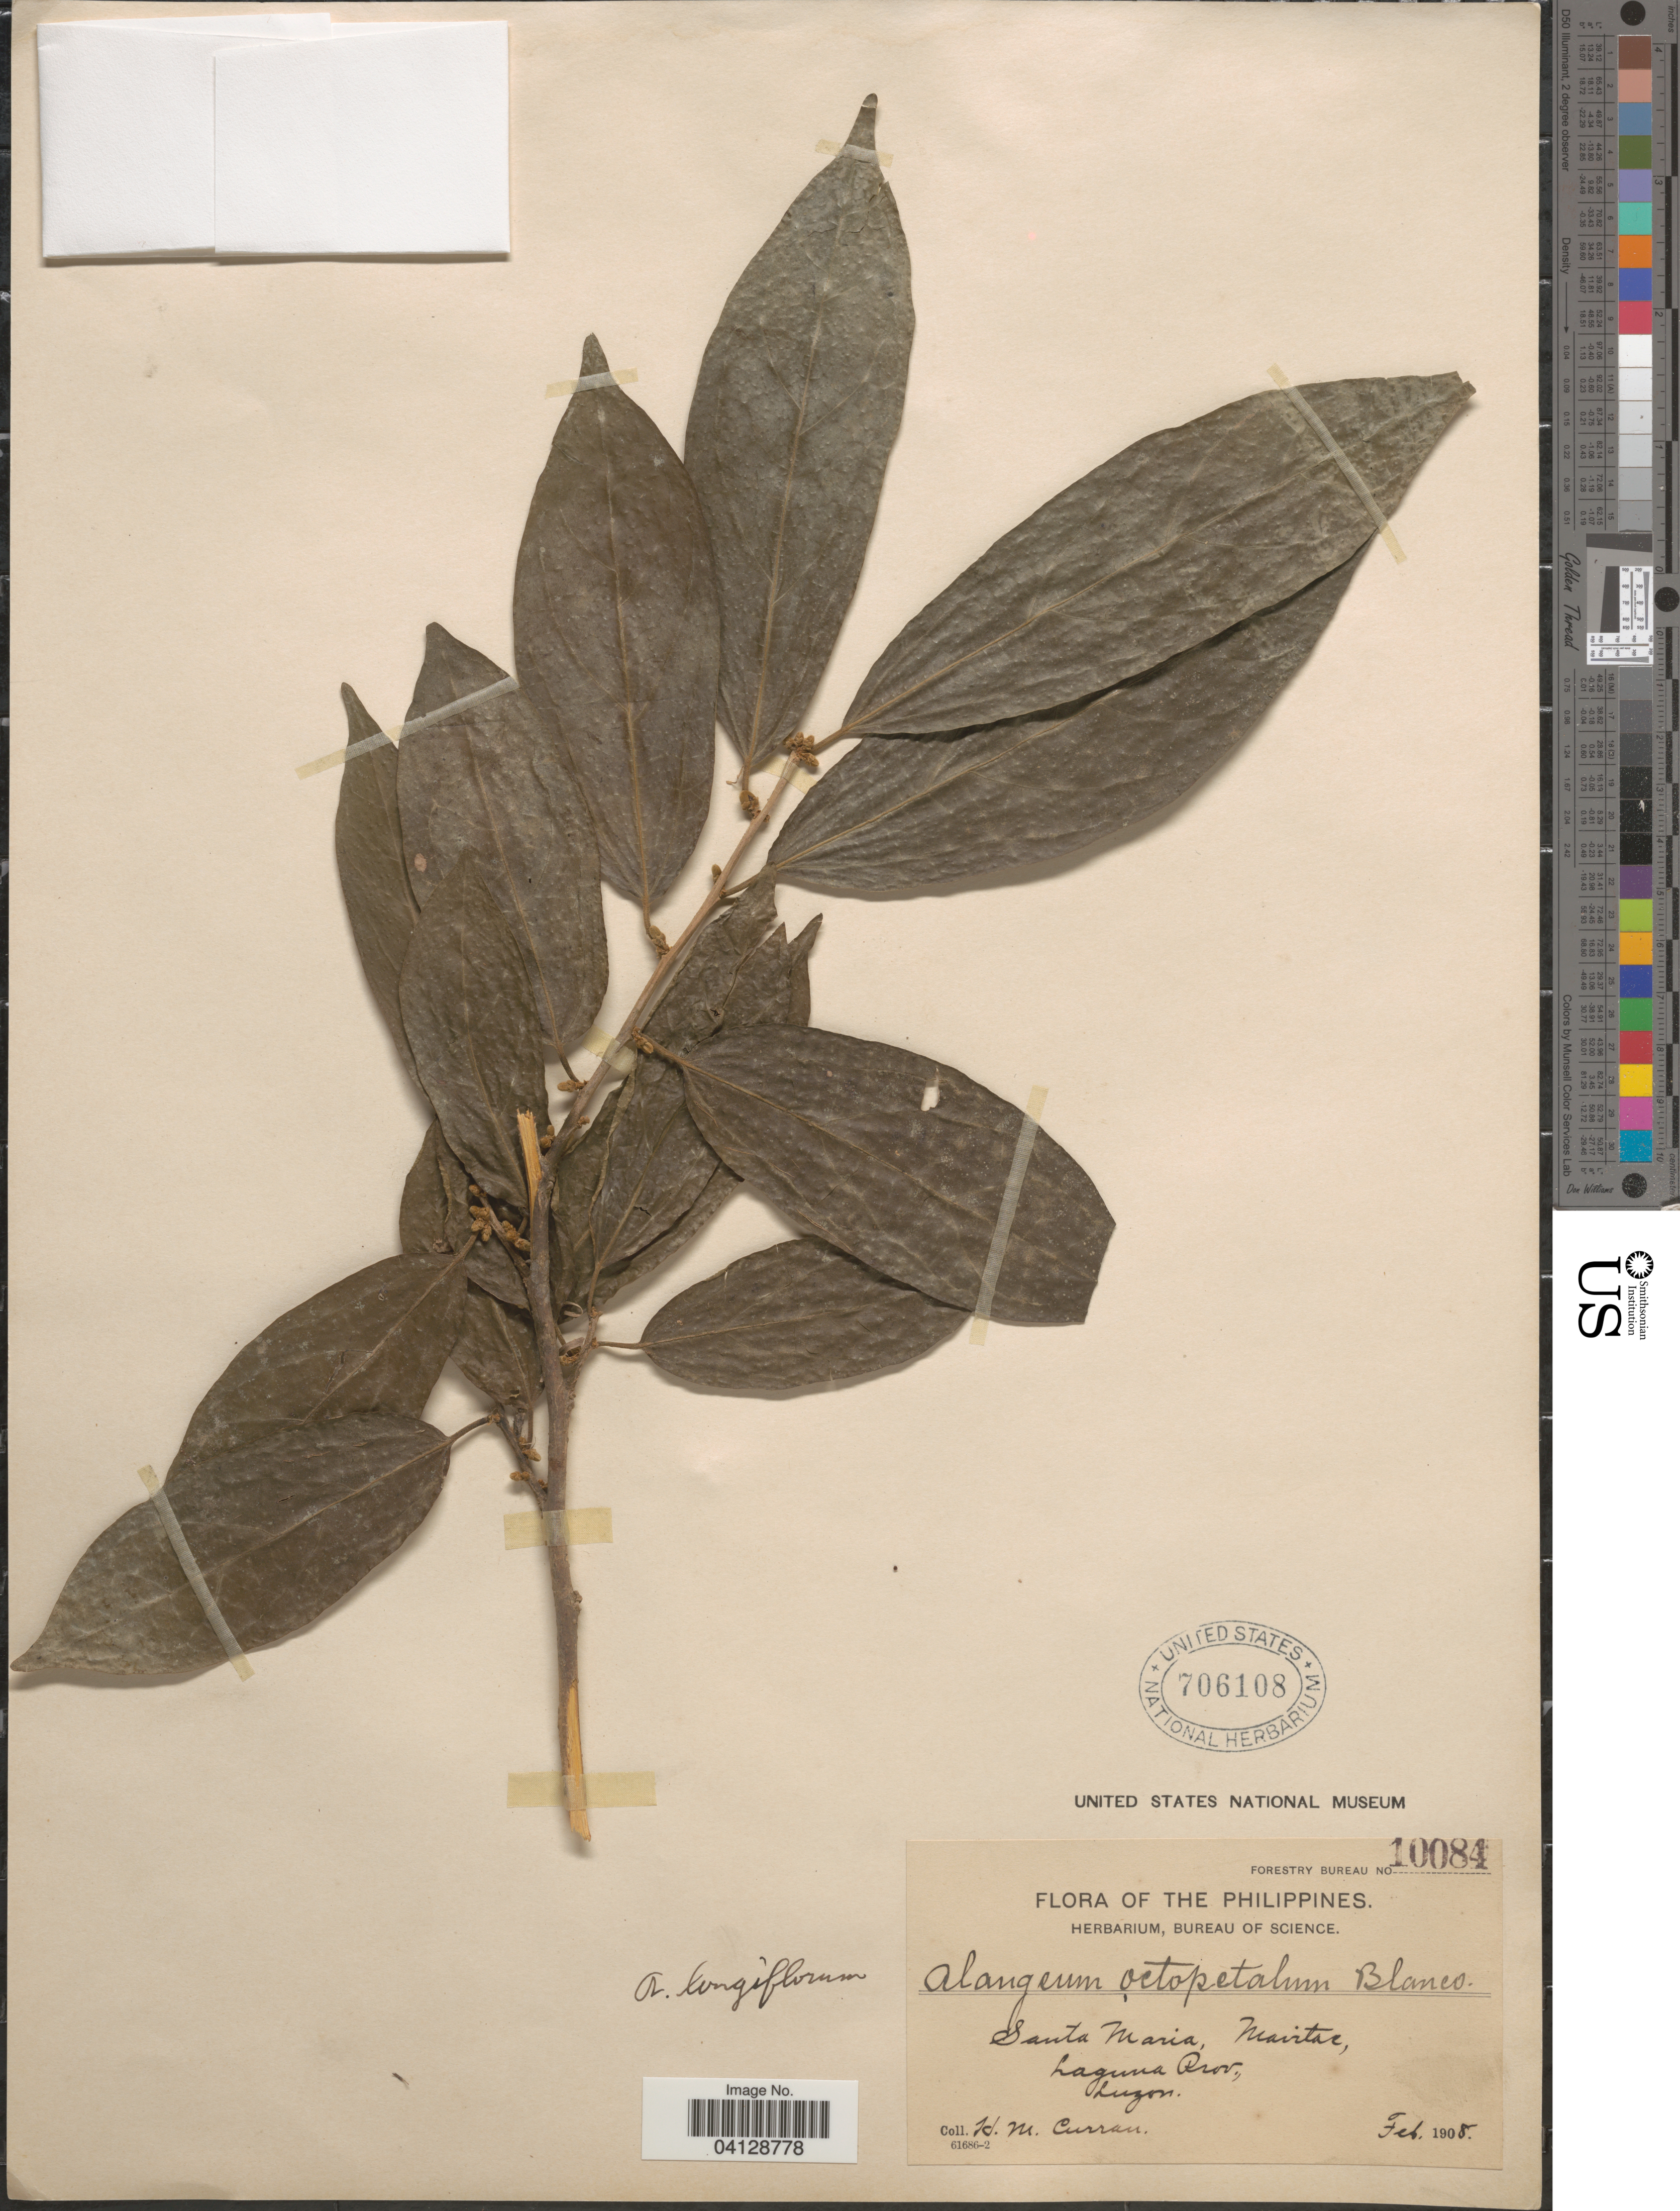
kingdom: Plantae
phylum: Tracheophyta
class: Magnoliopsida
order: Cornales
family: Cornaceae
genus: Alangium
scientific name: Alangium longiflorum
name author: Merr.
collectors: H. M. Curran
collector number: Forestry Bureau 10084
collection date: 1908-02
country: Philippines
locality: Santa Maria, Mavitac, Laguna Prov., Luzon.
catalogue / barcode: US 706108